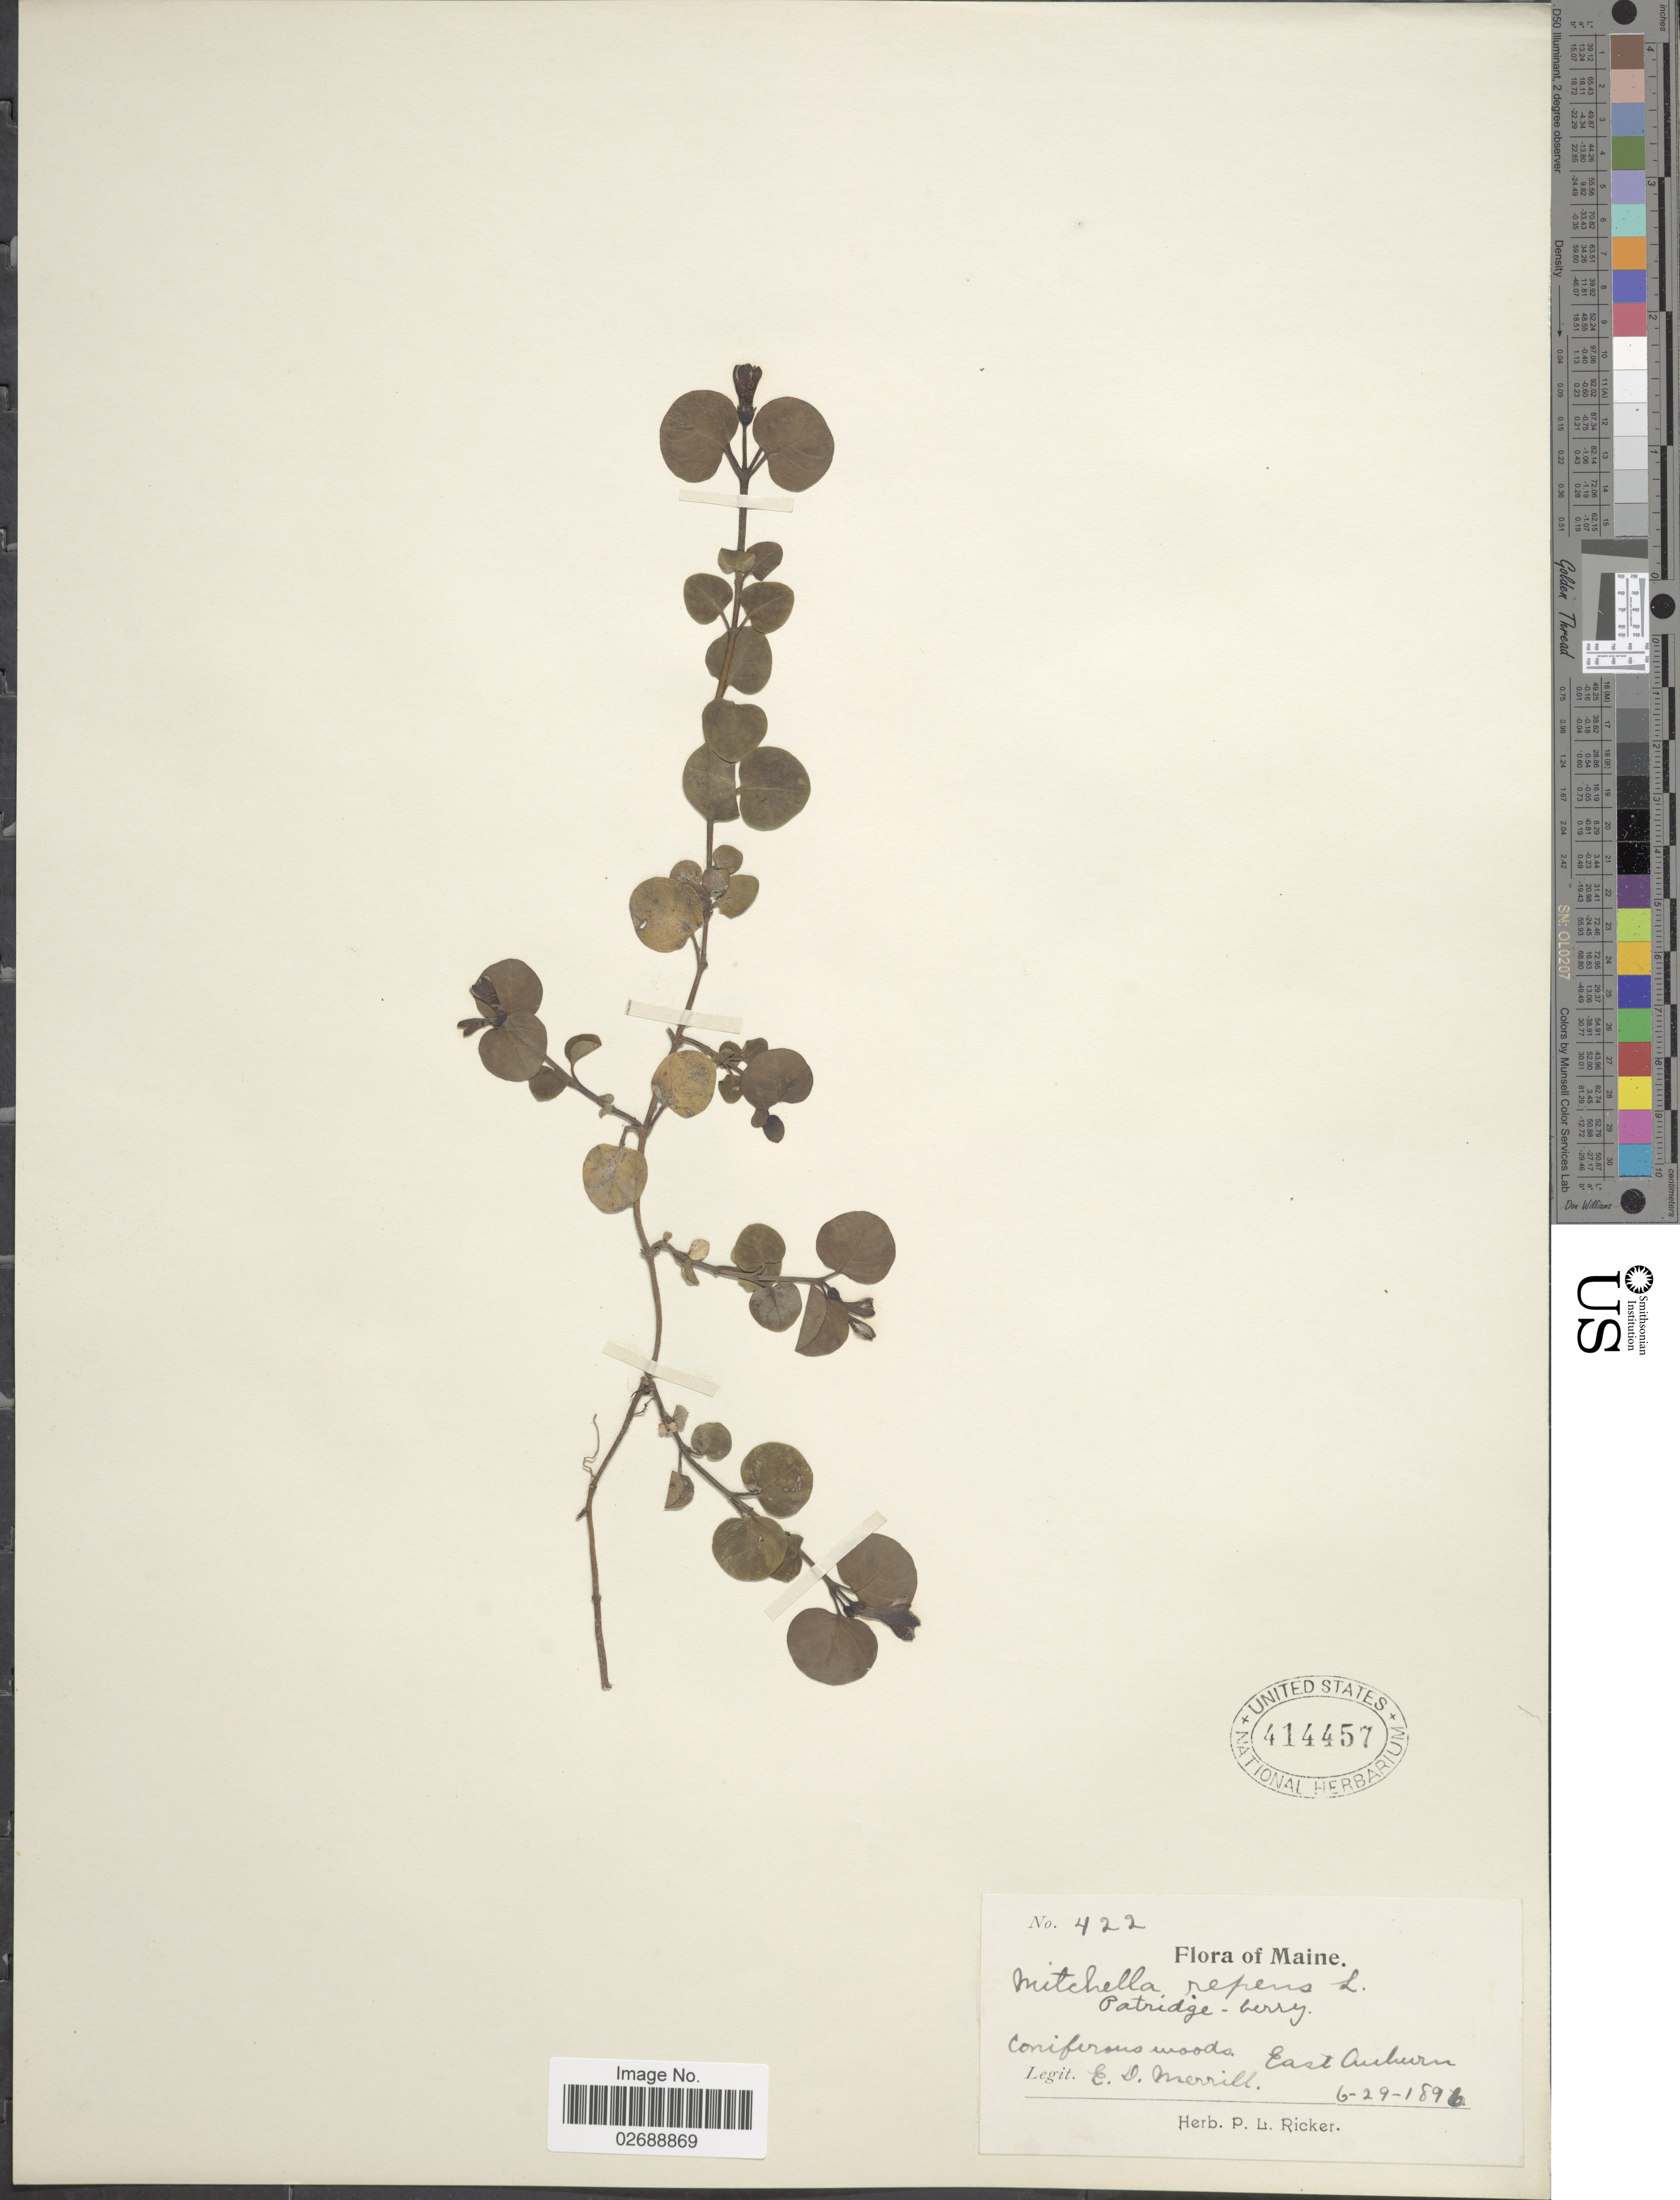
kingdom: Plantae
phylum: Tracheophyta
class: Magnoliopsida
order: Gentianales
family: Rubiaceae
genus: Mitchella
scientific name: Mitchella repens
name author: L.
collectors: E. D. Merrill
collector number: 422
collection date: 1896-06-29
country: United States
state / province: Maine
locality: Patridge-berry. East Auburn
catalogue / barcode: US 414457